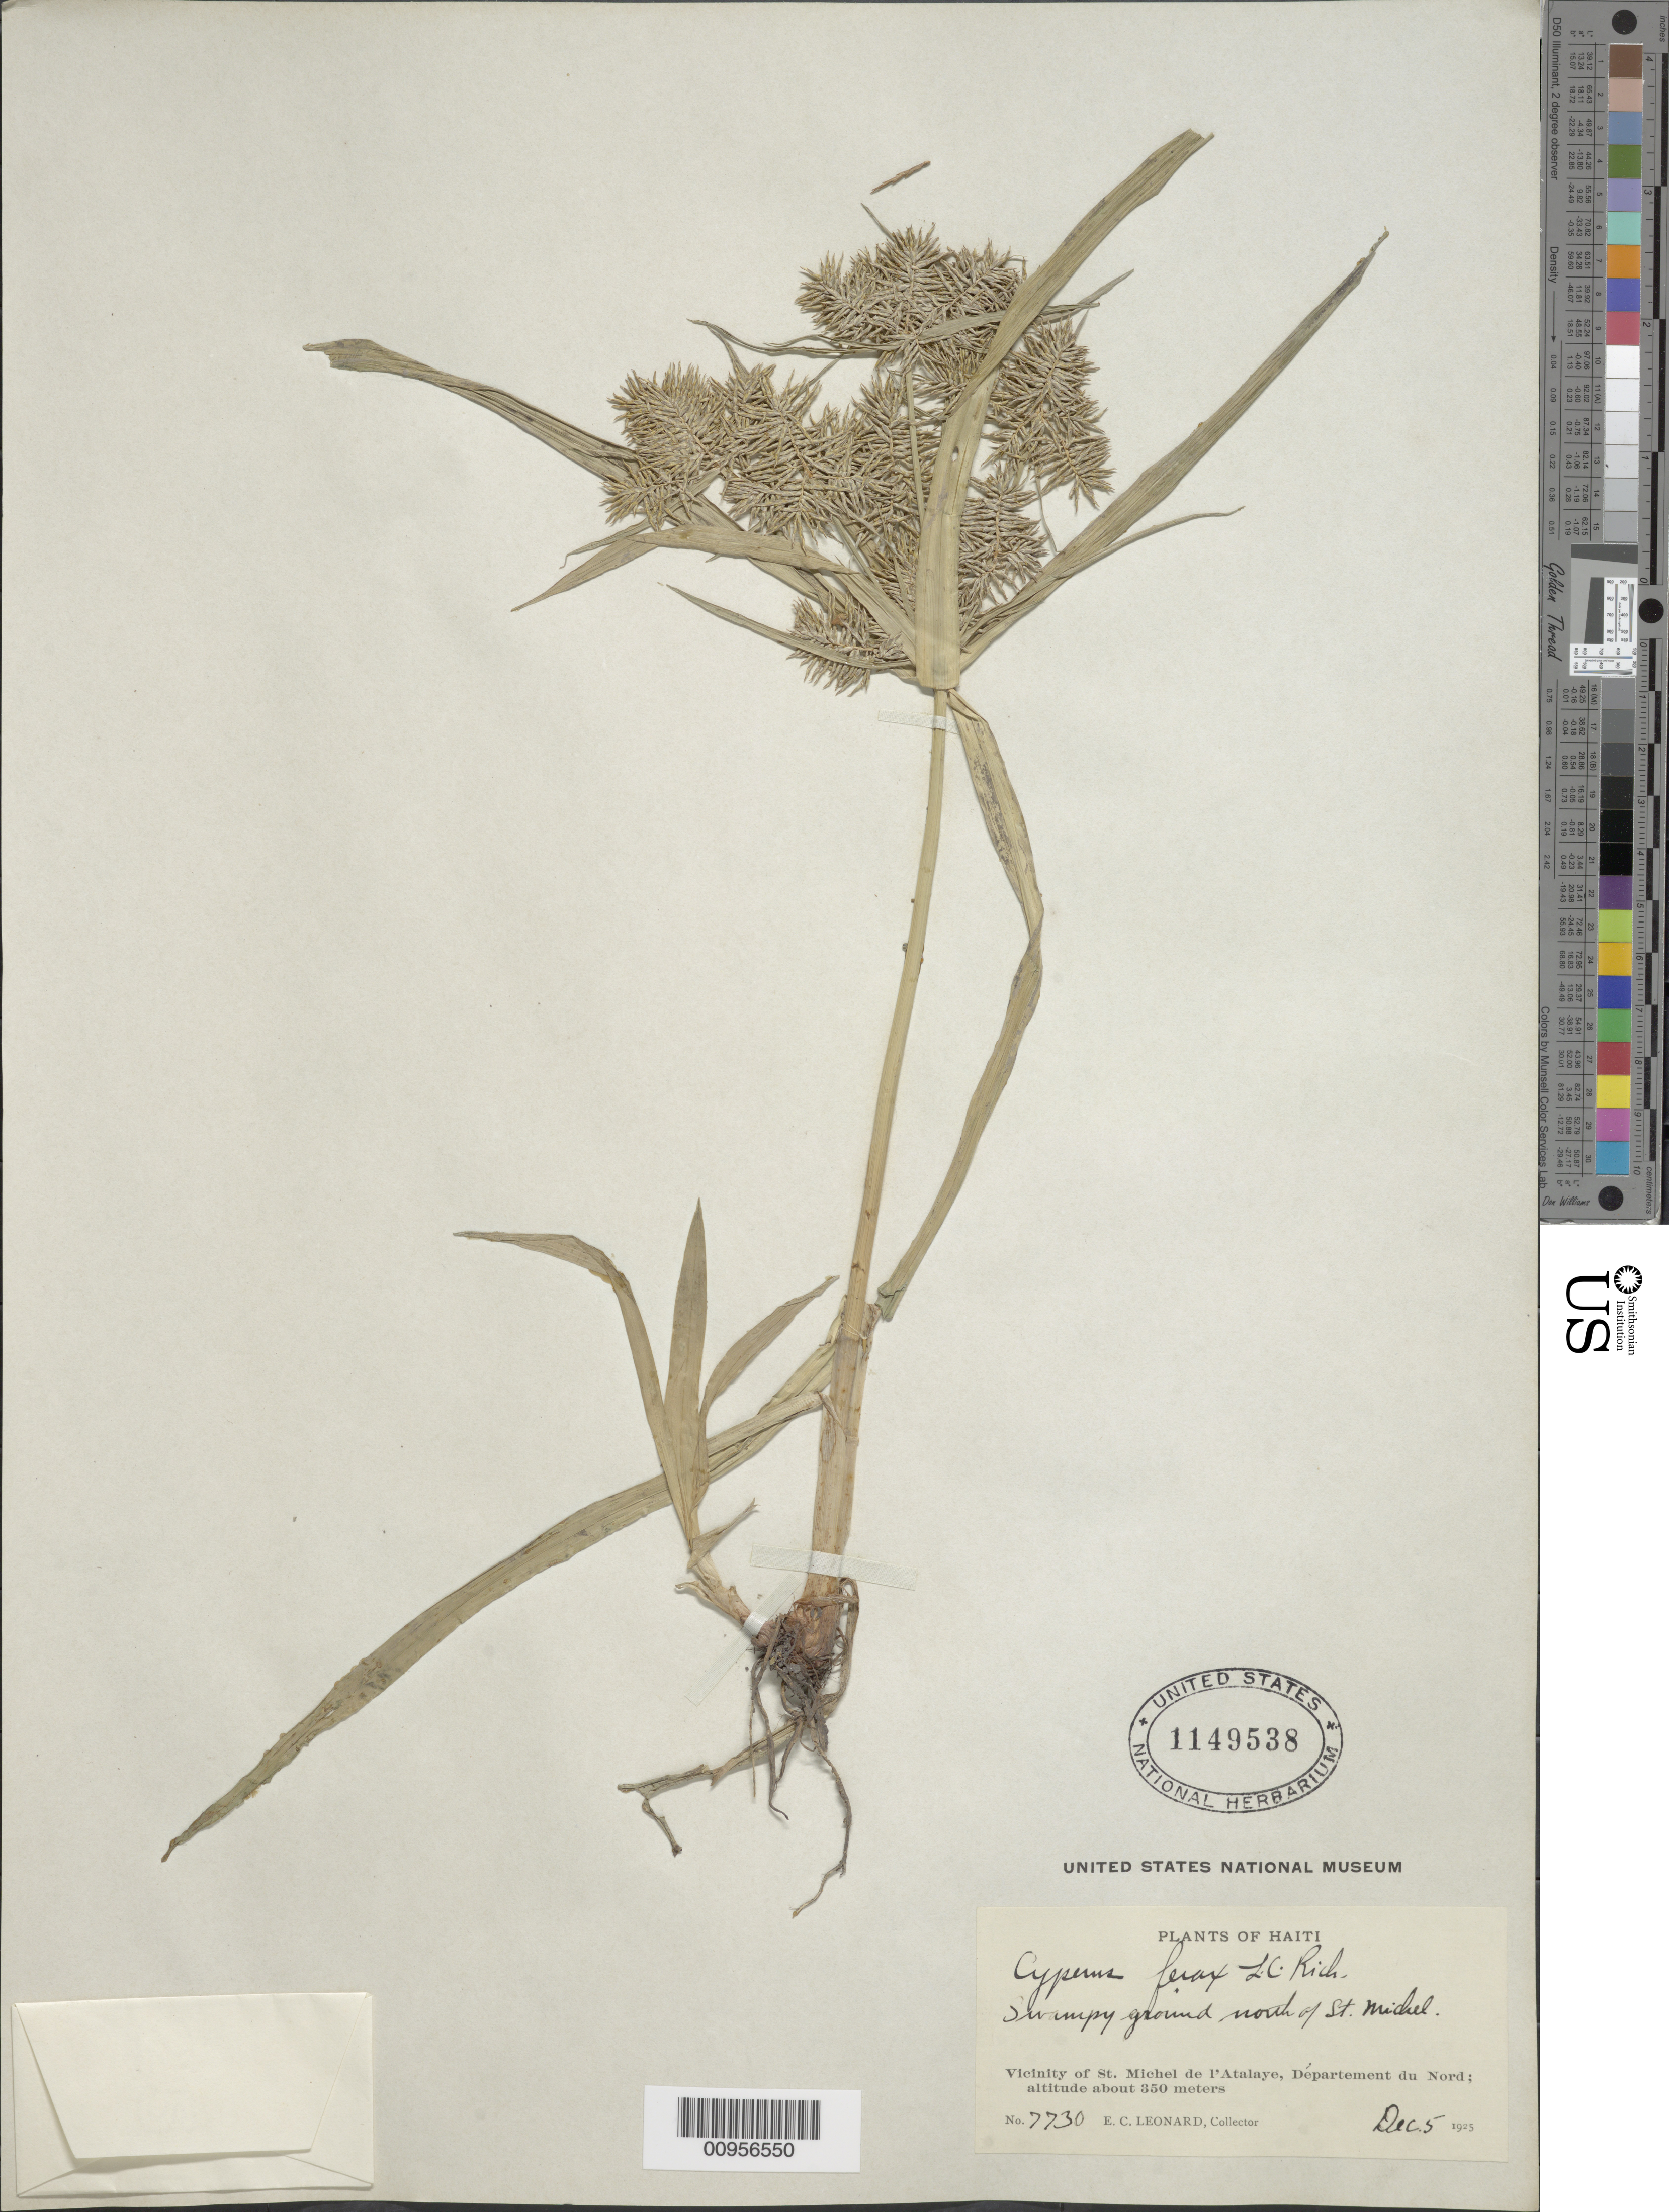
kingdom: Plantae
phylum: Tracheophyta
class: Liliopsida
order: Poales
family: Cyperaceae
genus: Cyperus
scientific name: Cyperus odoratus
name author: L.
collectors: E. C. Leonard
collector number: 7730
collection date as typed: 05 Dec 1925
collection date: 1925-12-05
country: Haiti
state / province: Artibonite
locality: Vicinity of St. Michel de l'Atalaye, N of St. Michel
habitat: Swampy ground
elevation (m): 350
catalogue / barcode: US 1149538